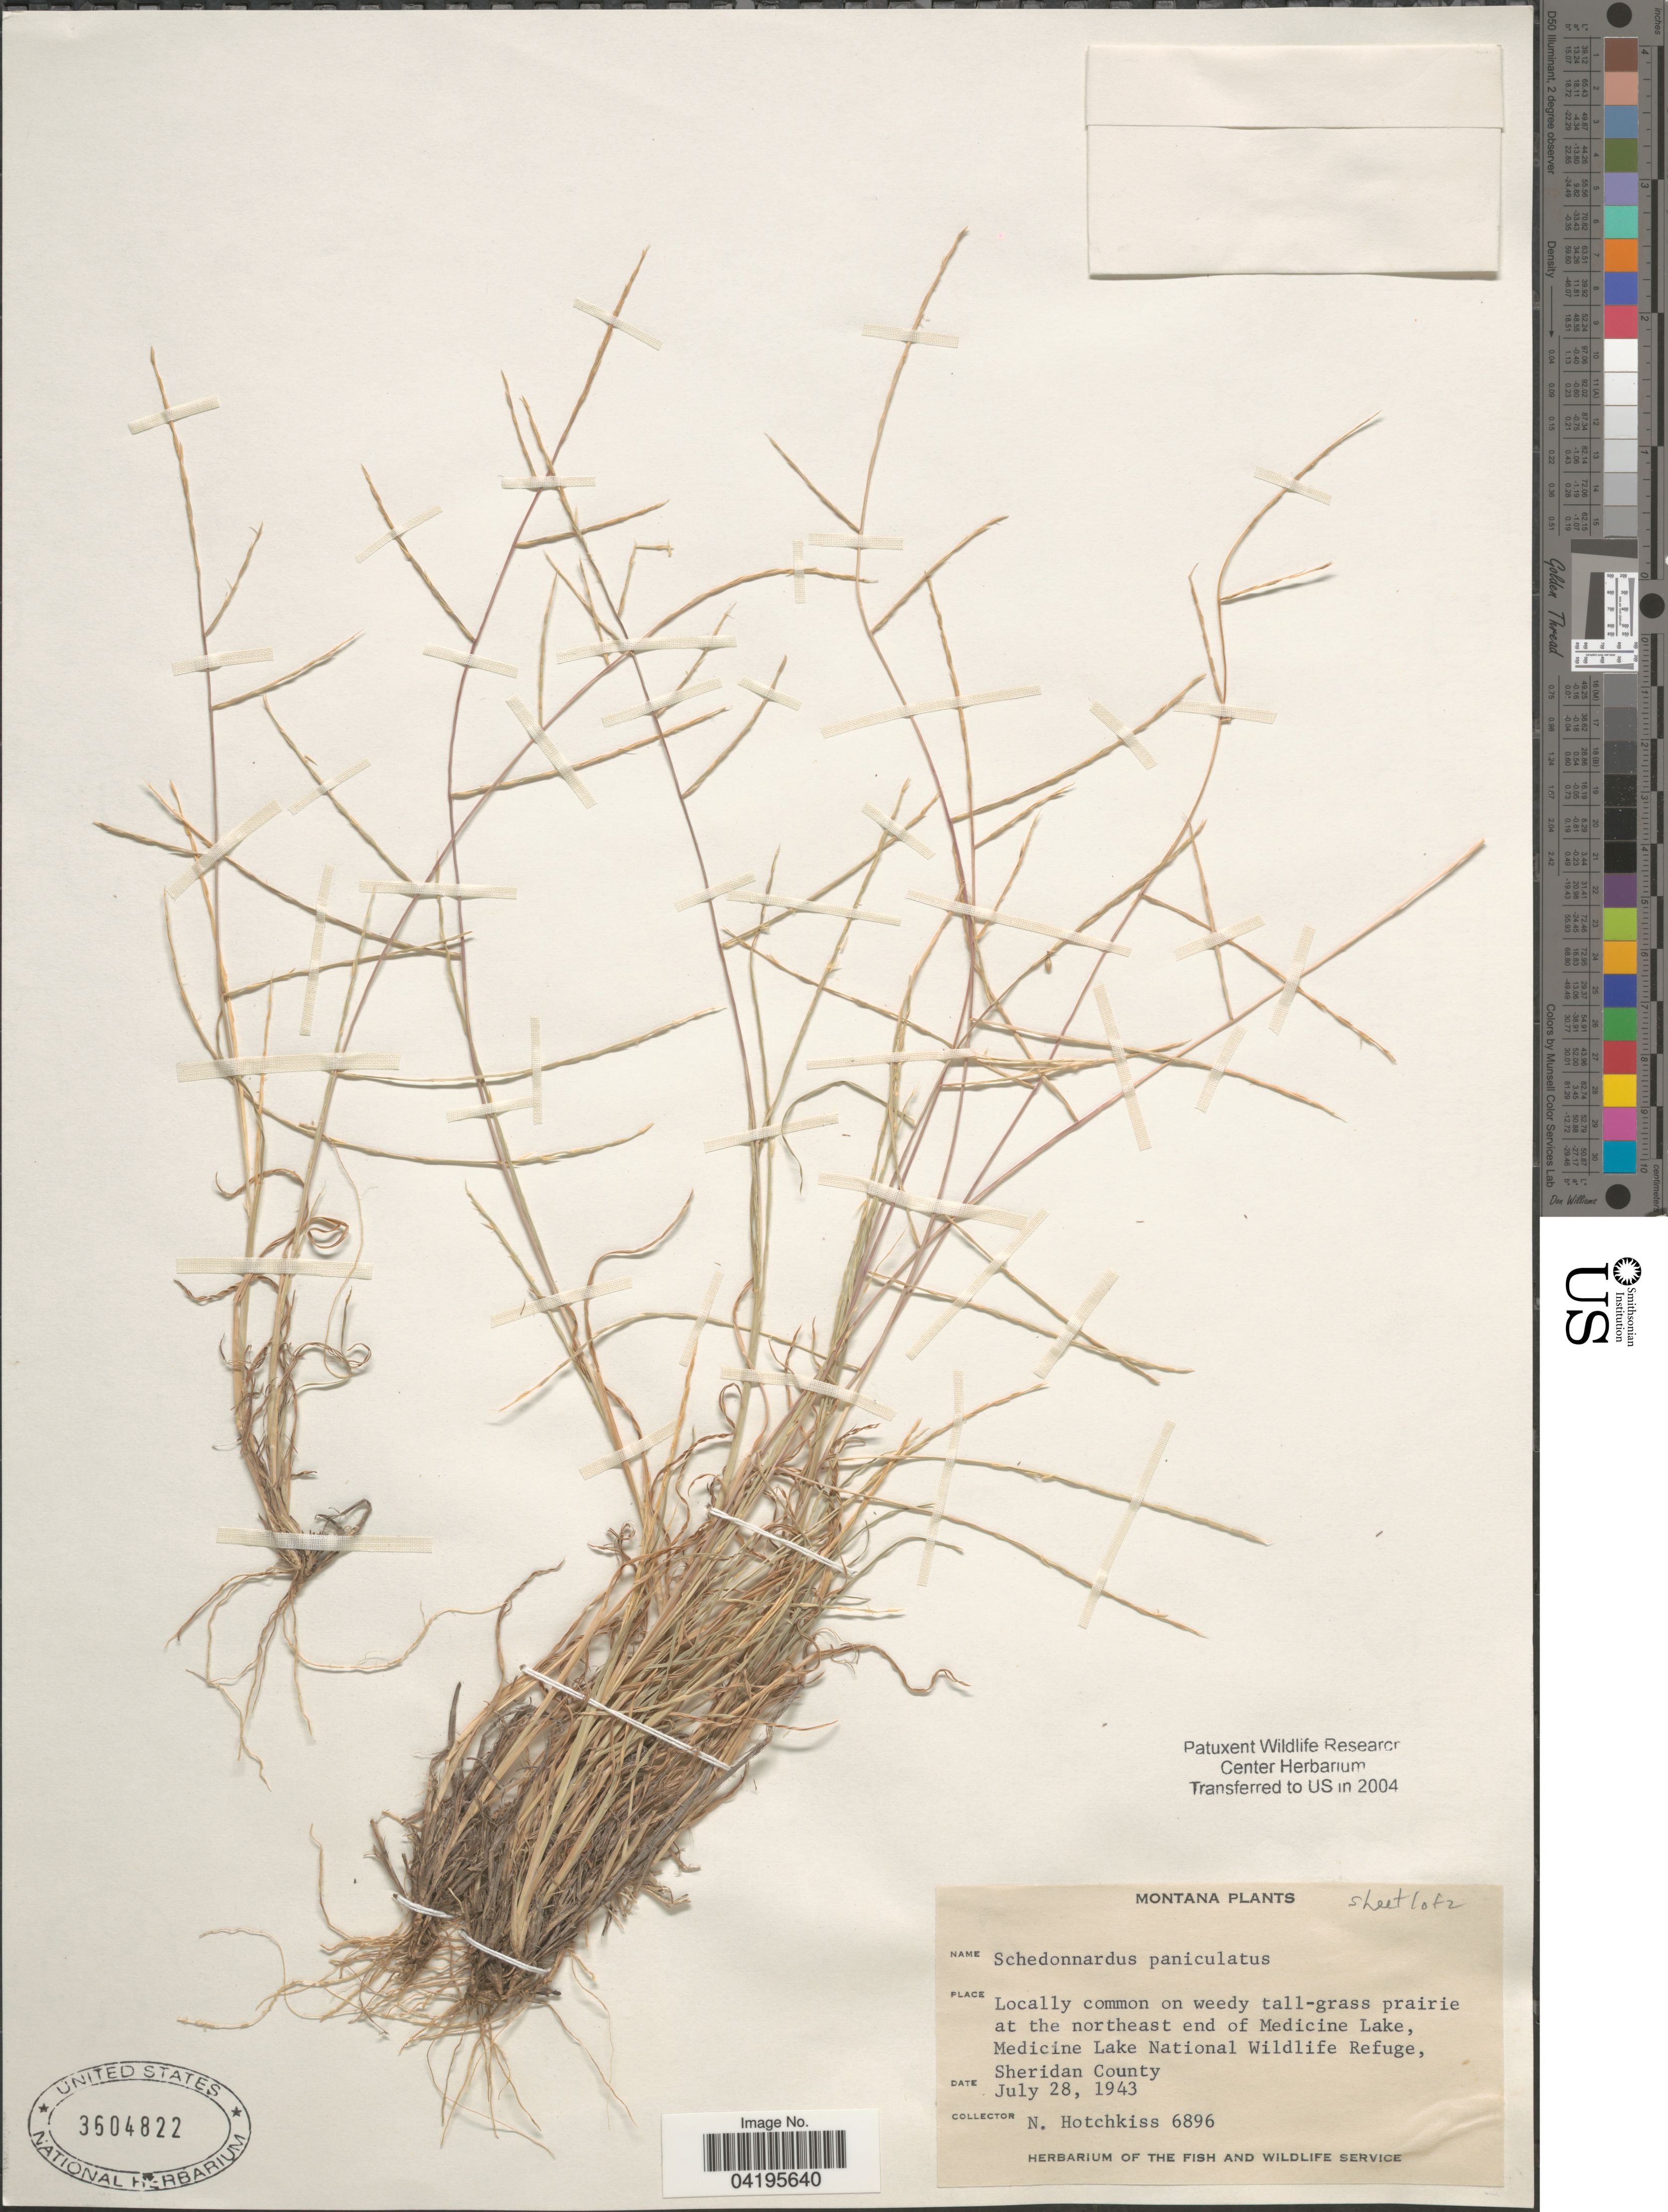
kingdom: Plantae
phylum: Tracheophyta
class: Liliopsida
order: Poales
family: Poaceae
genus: Muhlenbergia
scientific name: Muhlenbergia paniculata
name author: (Nutt.) Columbus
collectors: N. Hotchkiss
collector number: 6896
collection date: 1943-07-28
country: United States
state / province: Montana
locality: Locally common on weedy tall-grass prairie at the northeast end of Medicine Lake, Medicine Lake National Wildlife Refuge, Sheridan County.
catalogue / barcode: US 3604822